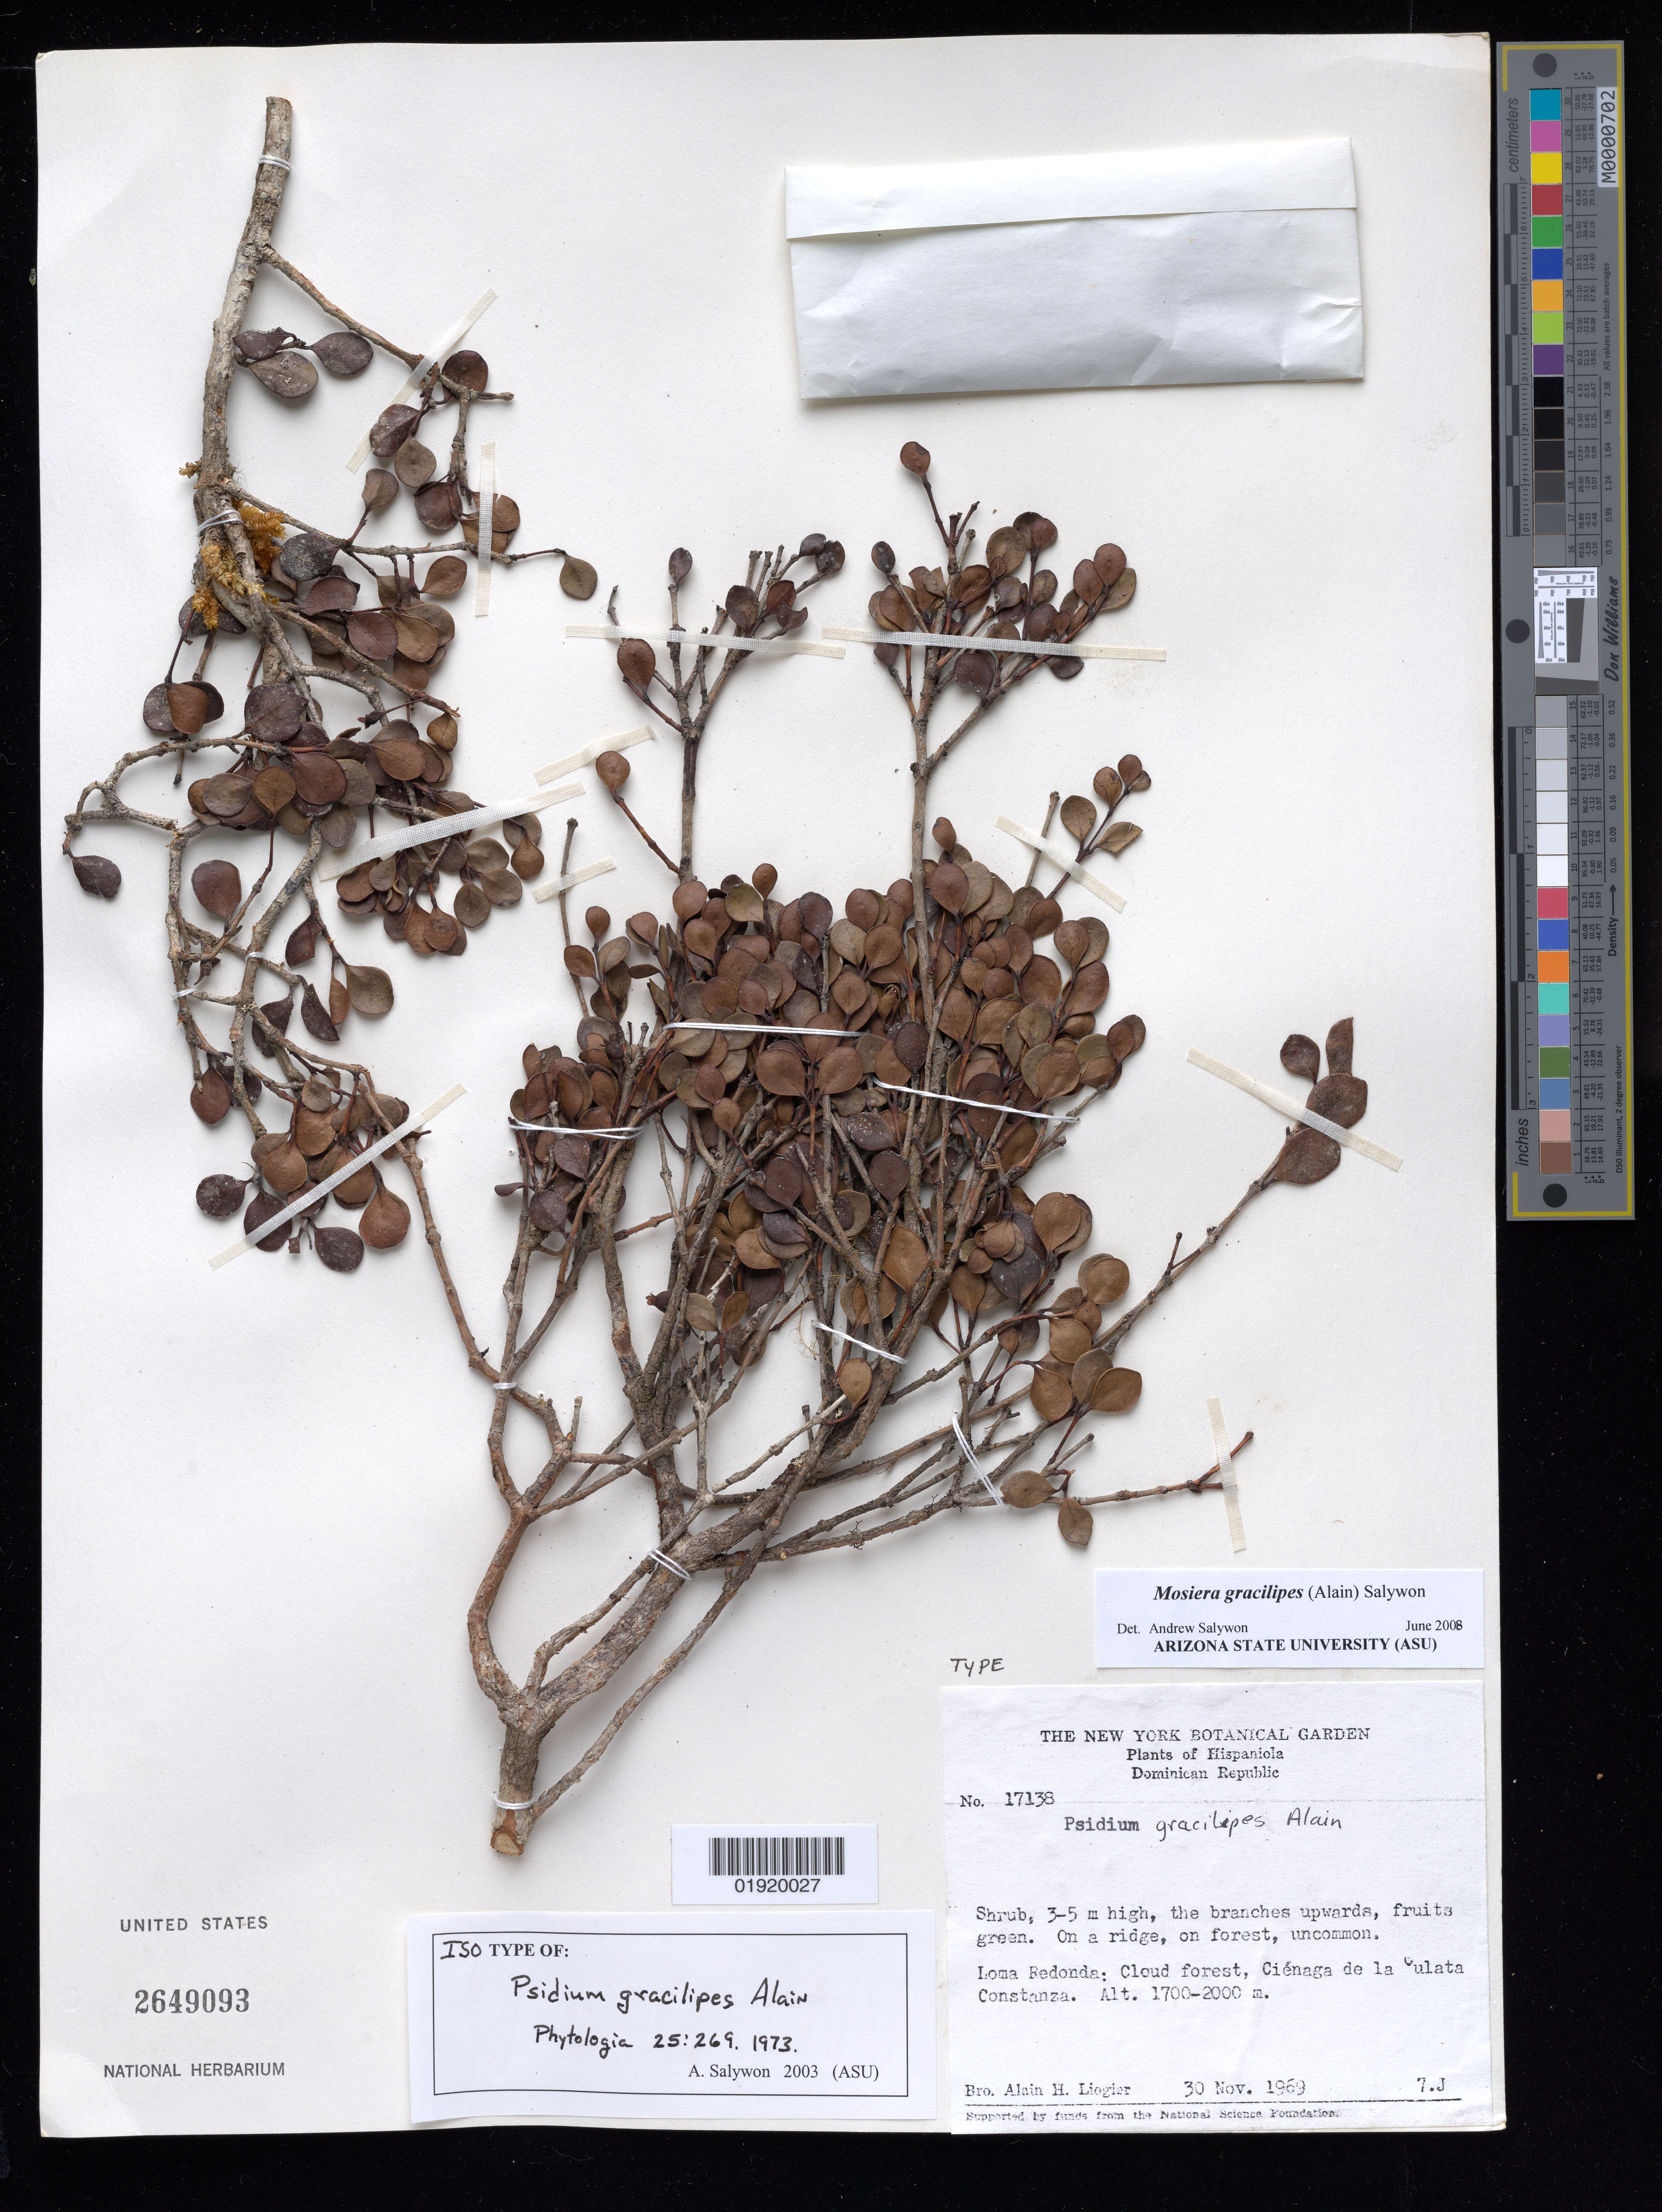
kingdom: Plantae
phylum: Tracheophyta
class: Magnoliopsida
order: Myrtales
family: Myrtaceae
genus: Psidium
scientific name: Psidium gracilipes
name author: Alain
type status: Isotype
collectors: A. H. Liogier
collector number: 17138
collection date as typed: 30 Nov 1969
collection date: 1969-11-30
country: Dominican Republic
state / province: La Vega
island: Hispaniola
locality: Loma Redonda, Ciénega de la Culata, Constanza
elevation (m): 1700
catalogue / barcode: US 2649093